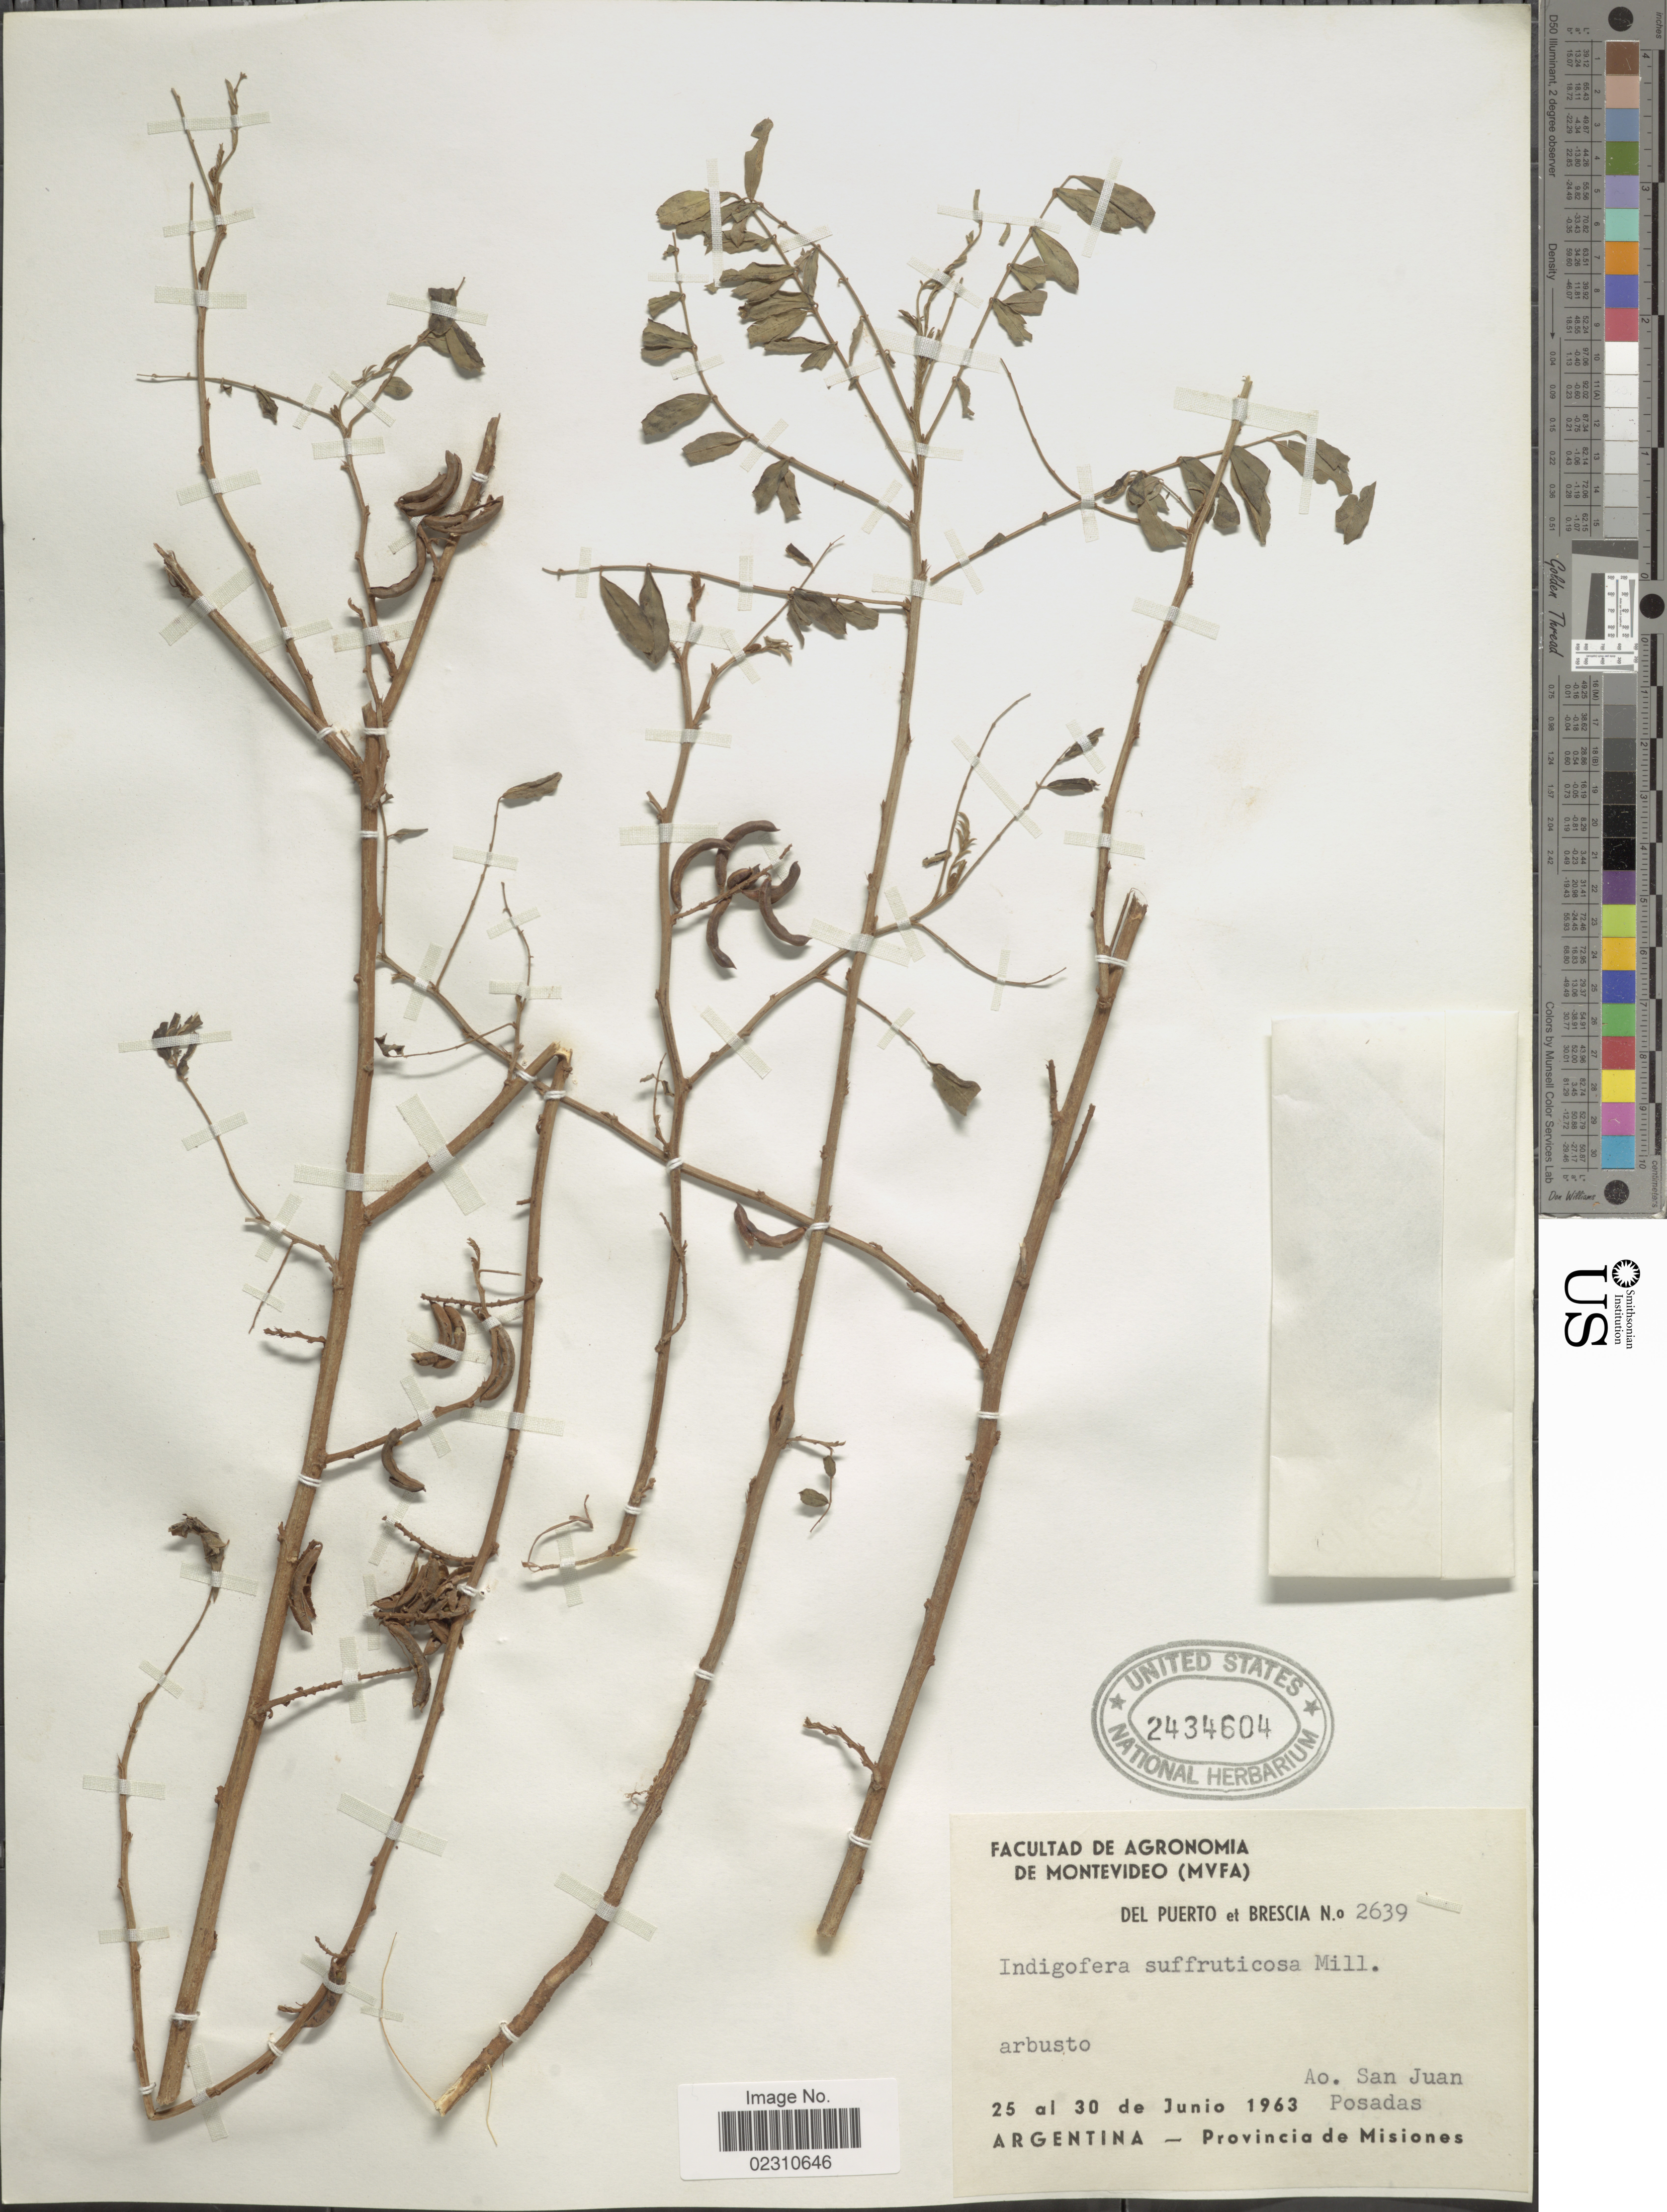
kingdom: Plantae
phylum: Tracheophyta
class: Magnoliopsida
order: Fabales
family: Fabaceae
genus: Indigofera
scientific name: Indigofera suffruticosa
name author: Mill.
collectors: Del Puerto & -. Brescia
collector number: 2639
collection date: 1963-06-25/1963-06-30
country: Argentina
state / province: San Juan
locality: Ao. San Juan Posadas , Argentina - Provincia de Misiones.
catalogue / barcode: US 2434604